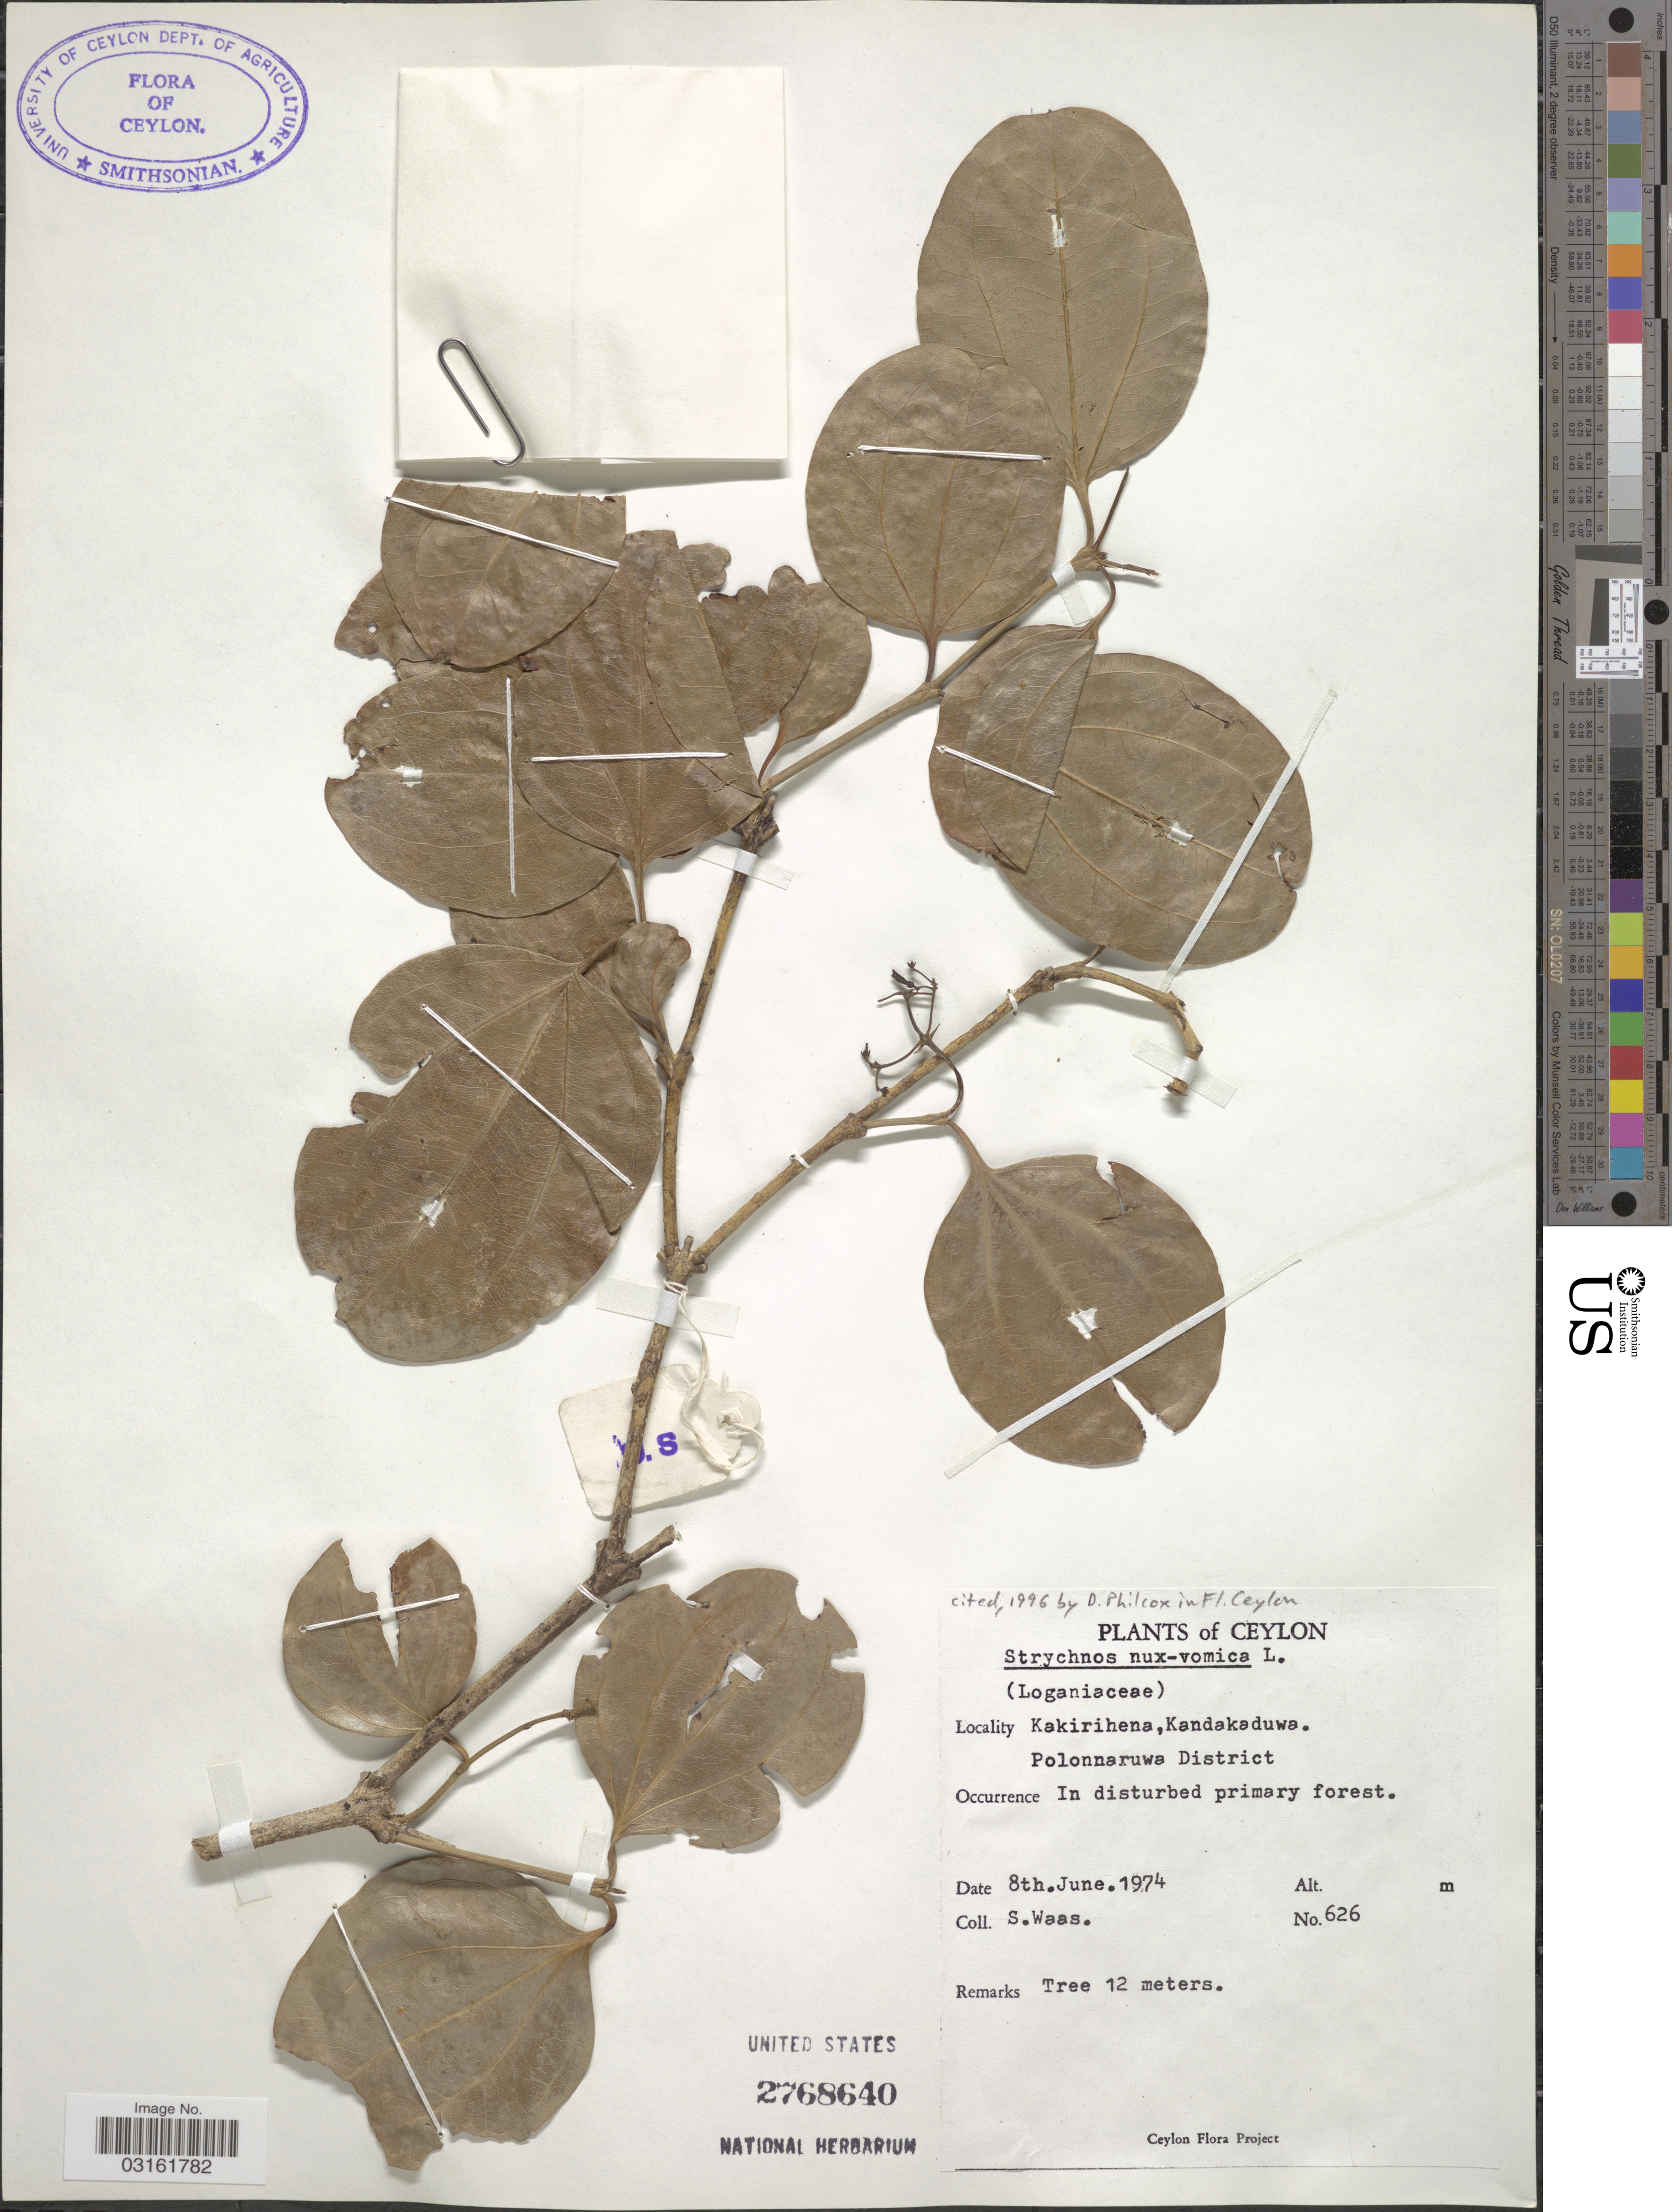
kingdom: Plantae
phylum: Tracheophyta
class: Magnoliopsida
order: Gentianales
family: Loganiaceae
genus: Strychnos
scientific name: Strychnos nux-vomica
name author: L.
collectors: S. Waas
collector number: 626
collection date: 1974-06-08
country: Sri Lanka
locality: Ceylon, Kakirihena, Kandakaduwa. Polonnaruwa District.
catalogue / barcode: US 2768640